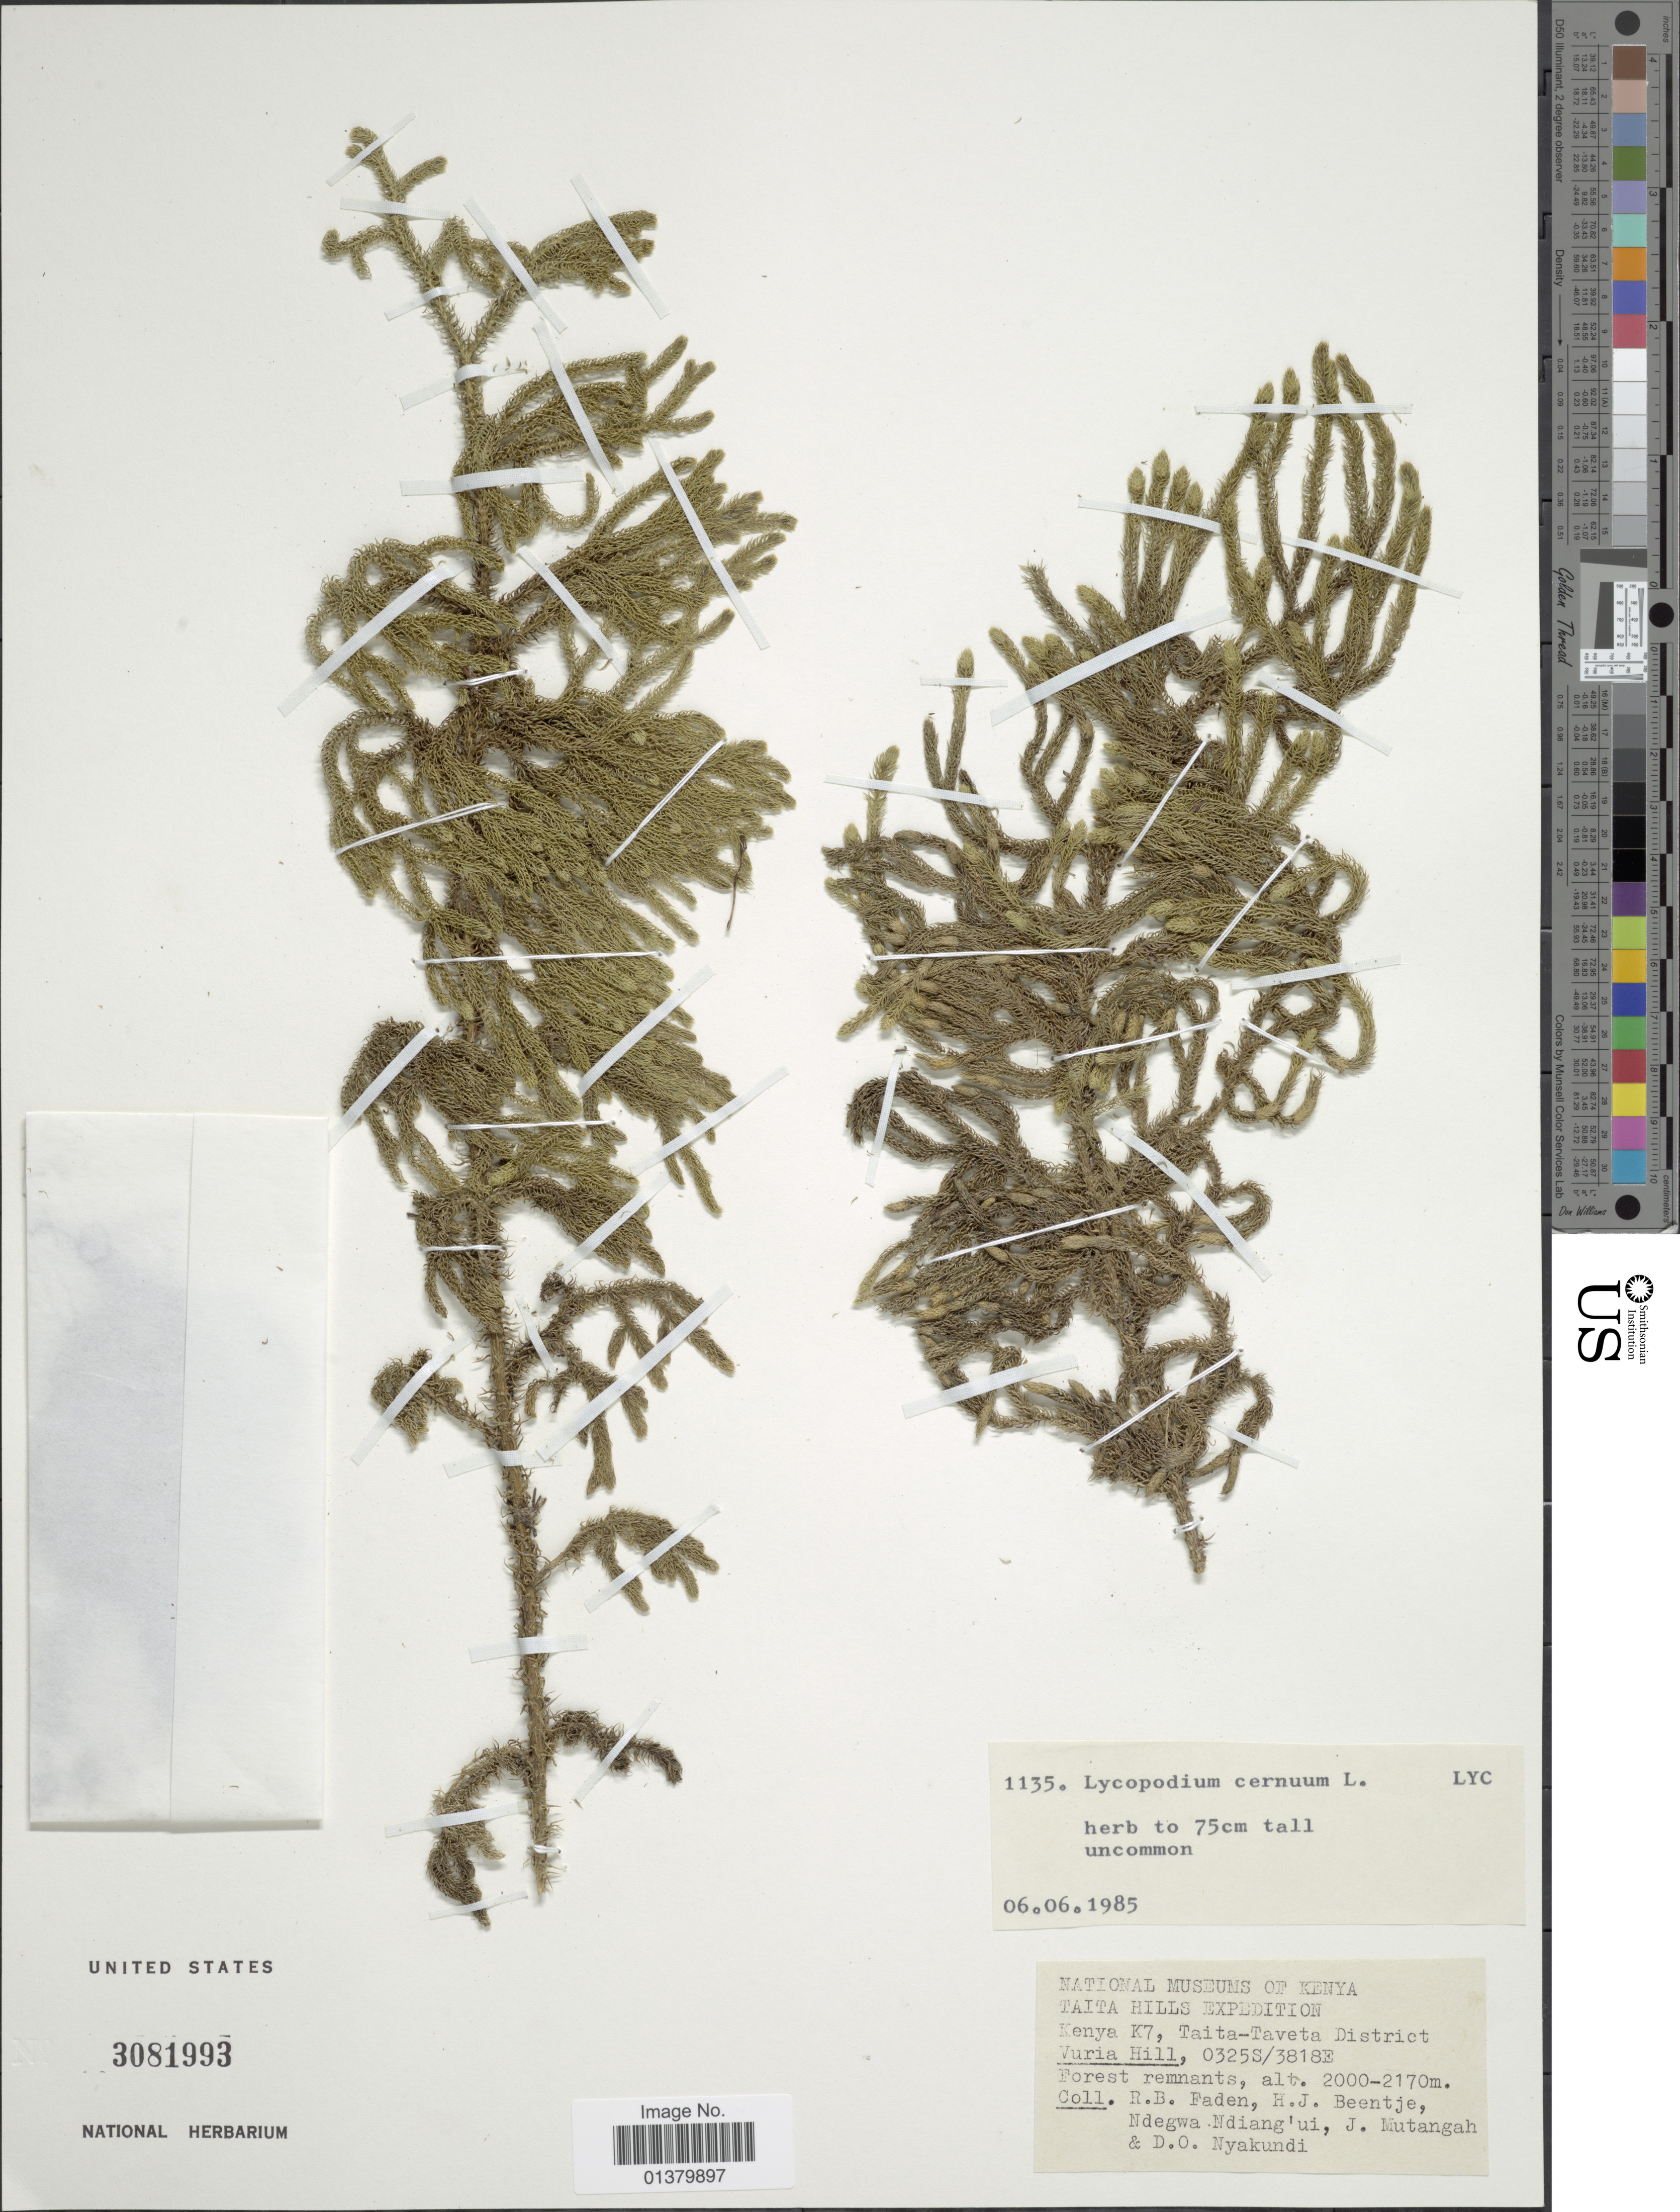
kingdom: Plantae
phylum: Tracheophyta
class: Lycopodiopsida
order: Lycopodiales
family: Lycopodiaceae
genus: Palhinhaea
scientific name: Palhinhaea cernua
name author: (L.) Vasc. & Franco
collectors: R. B. Faden, H. J. Beentje, N. Ndiang'ui, J. Mutangah & D. Nyakundi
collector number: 1135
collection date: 1985-06-06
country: Kenya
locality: Taita-taveta District Vuria Hill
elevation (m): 2000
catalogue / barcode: US 3081993